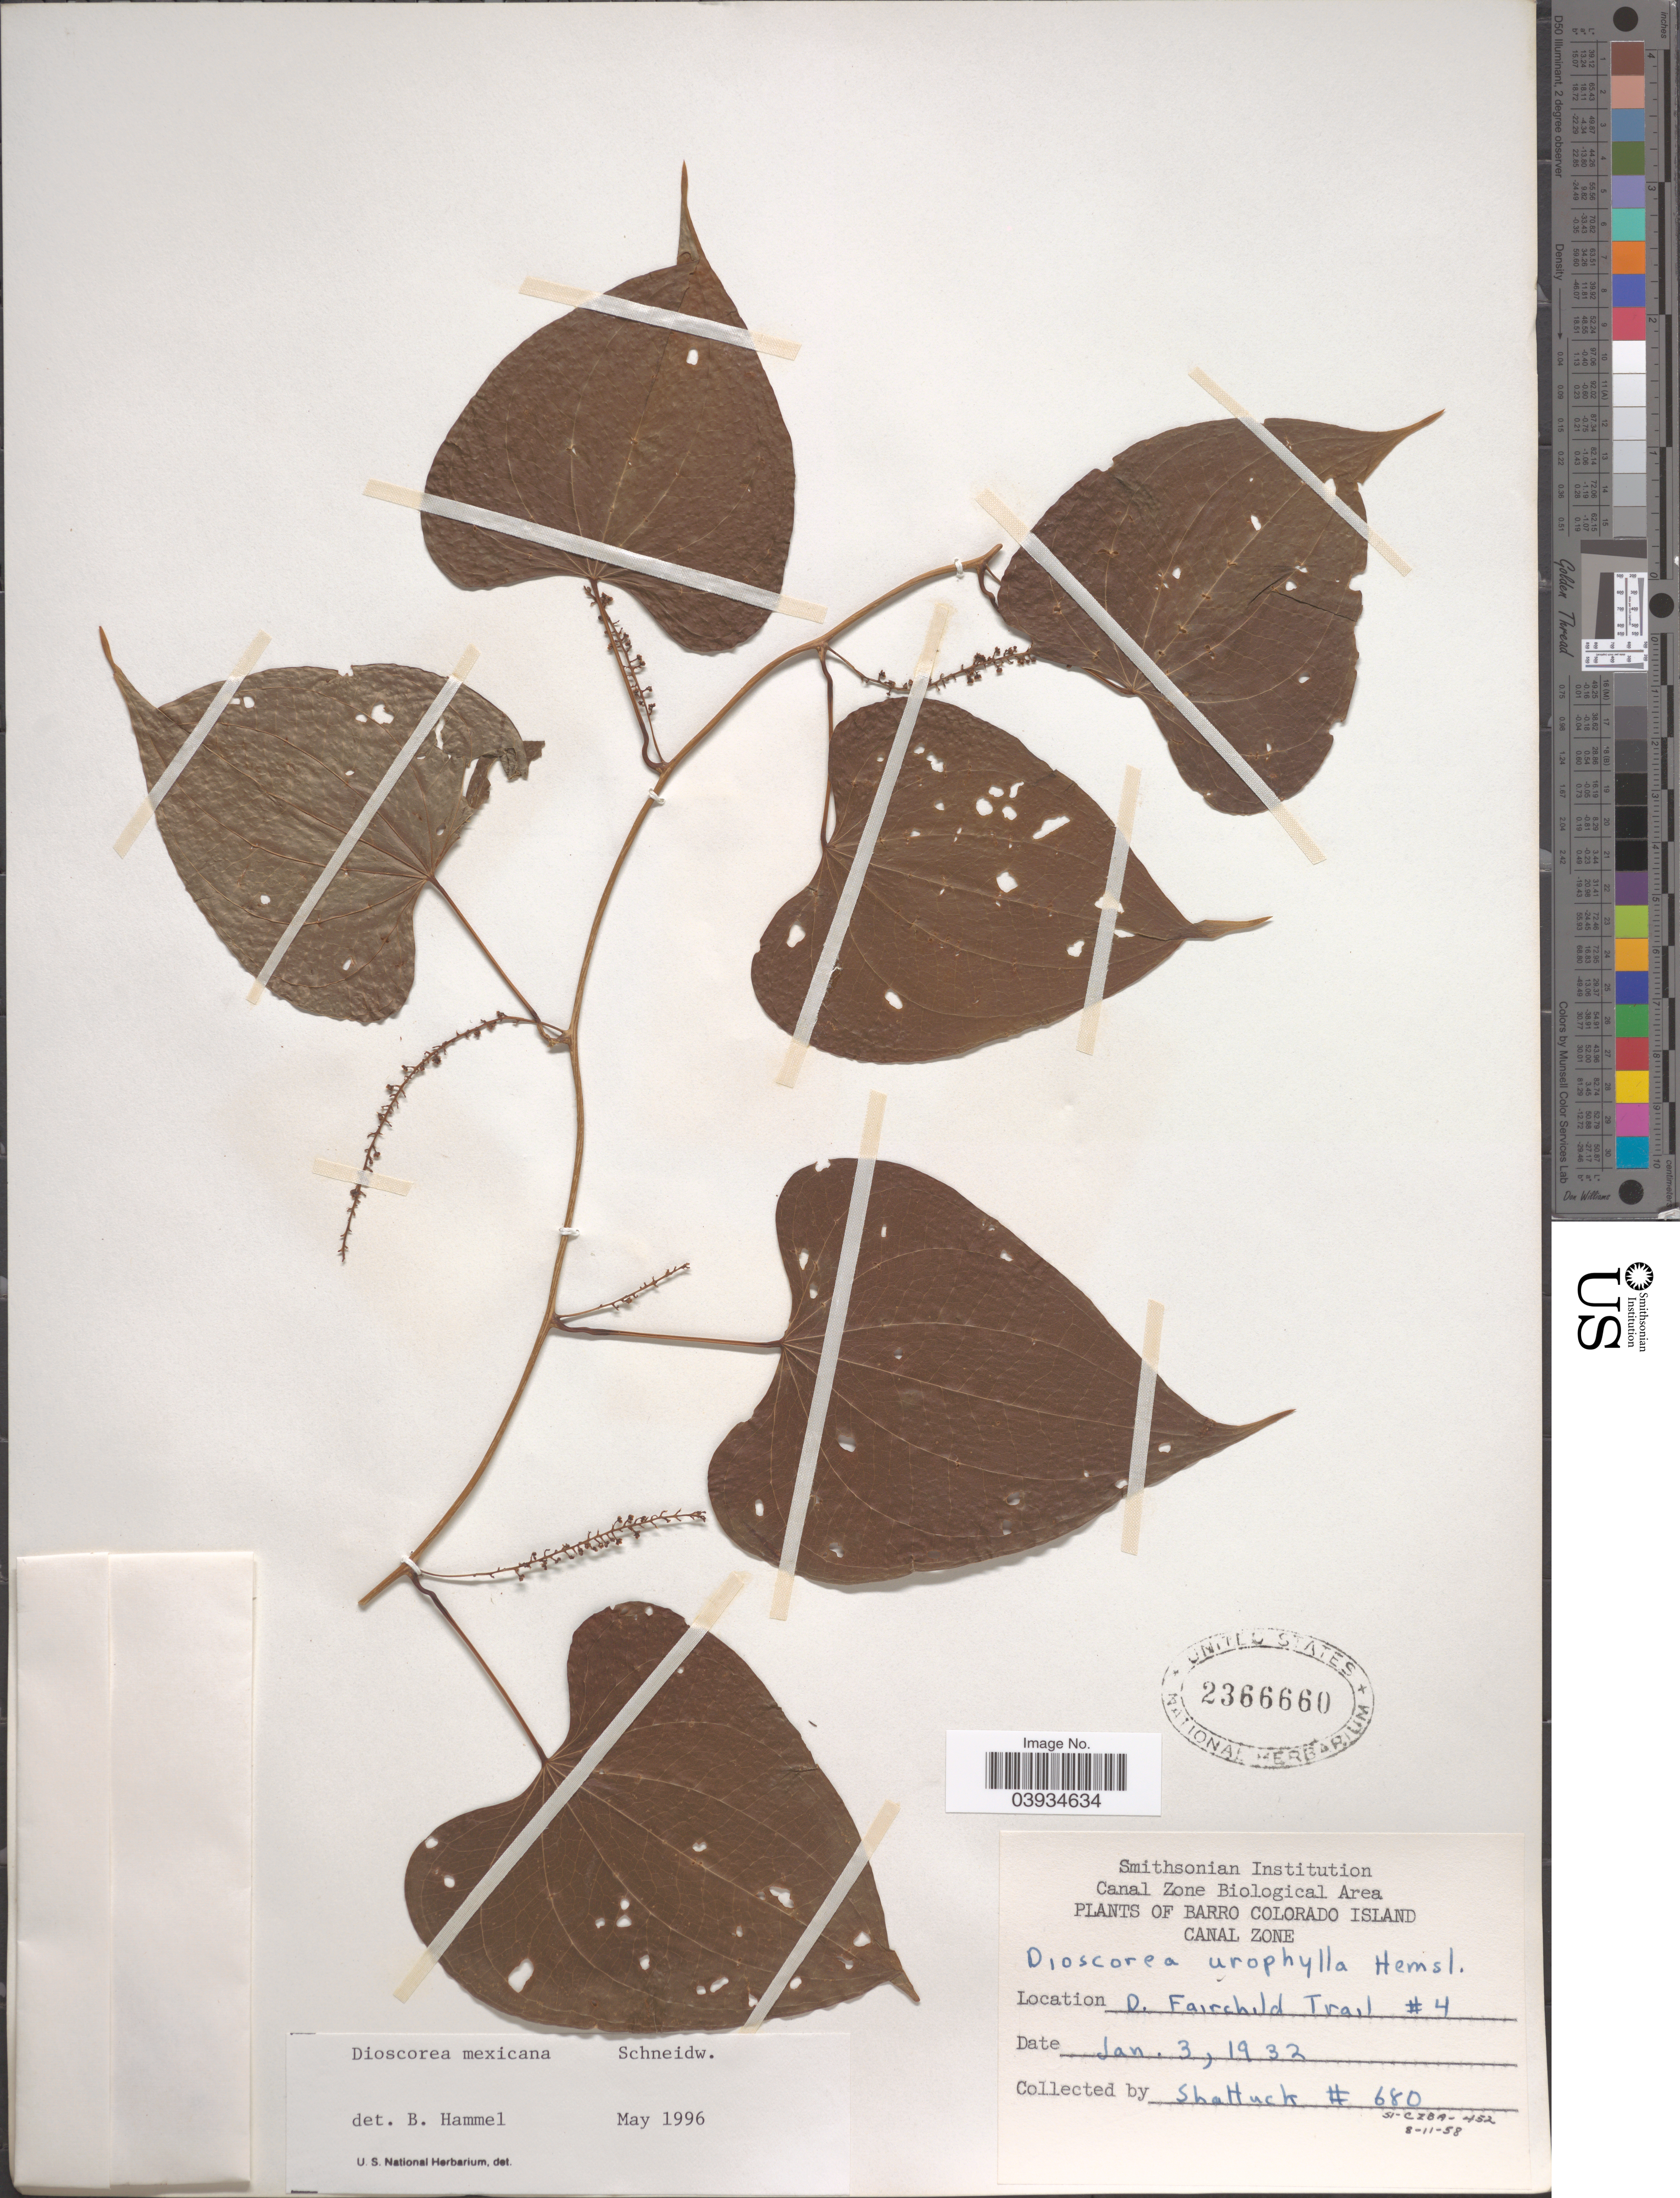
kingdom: Plantae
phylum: Tracheophyta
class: Liliopsida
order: Dioscoreales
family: Dioscoreaceae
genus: Dioscorea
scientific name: Dioscorea mexicana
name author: Scheidw.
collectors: Shattuck, --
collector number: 680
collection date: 1932-01-03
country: Panama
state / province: Panamá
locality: Barro Colorado Island. Canal Zone. D. Fairchild Trail #4.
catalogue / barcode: US 2366660